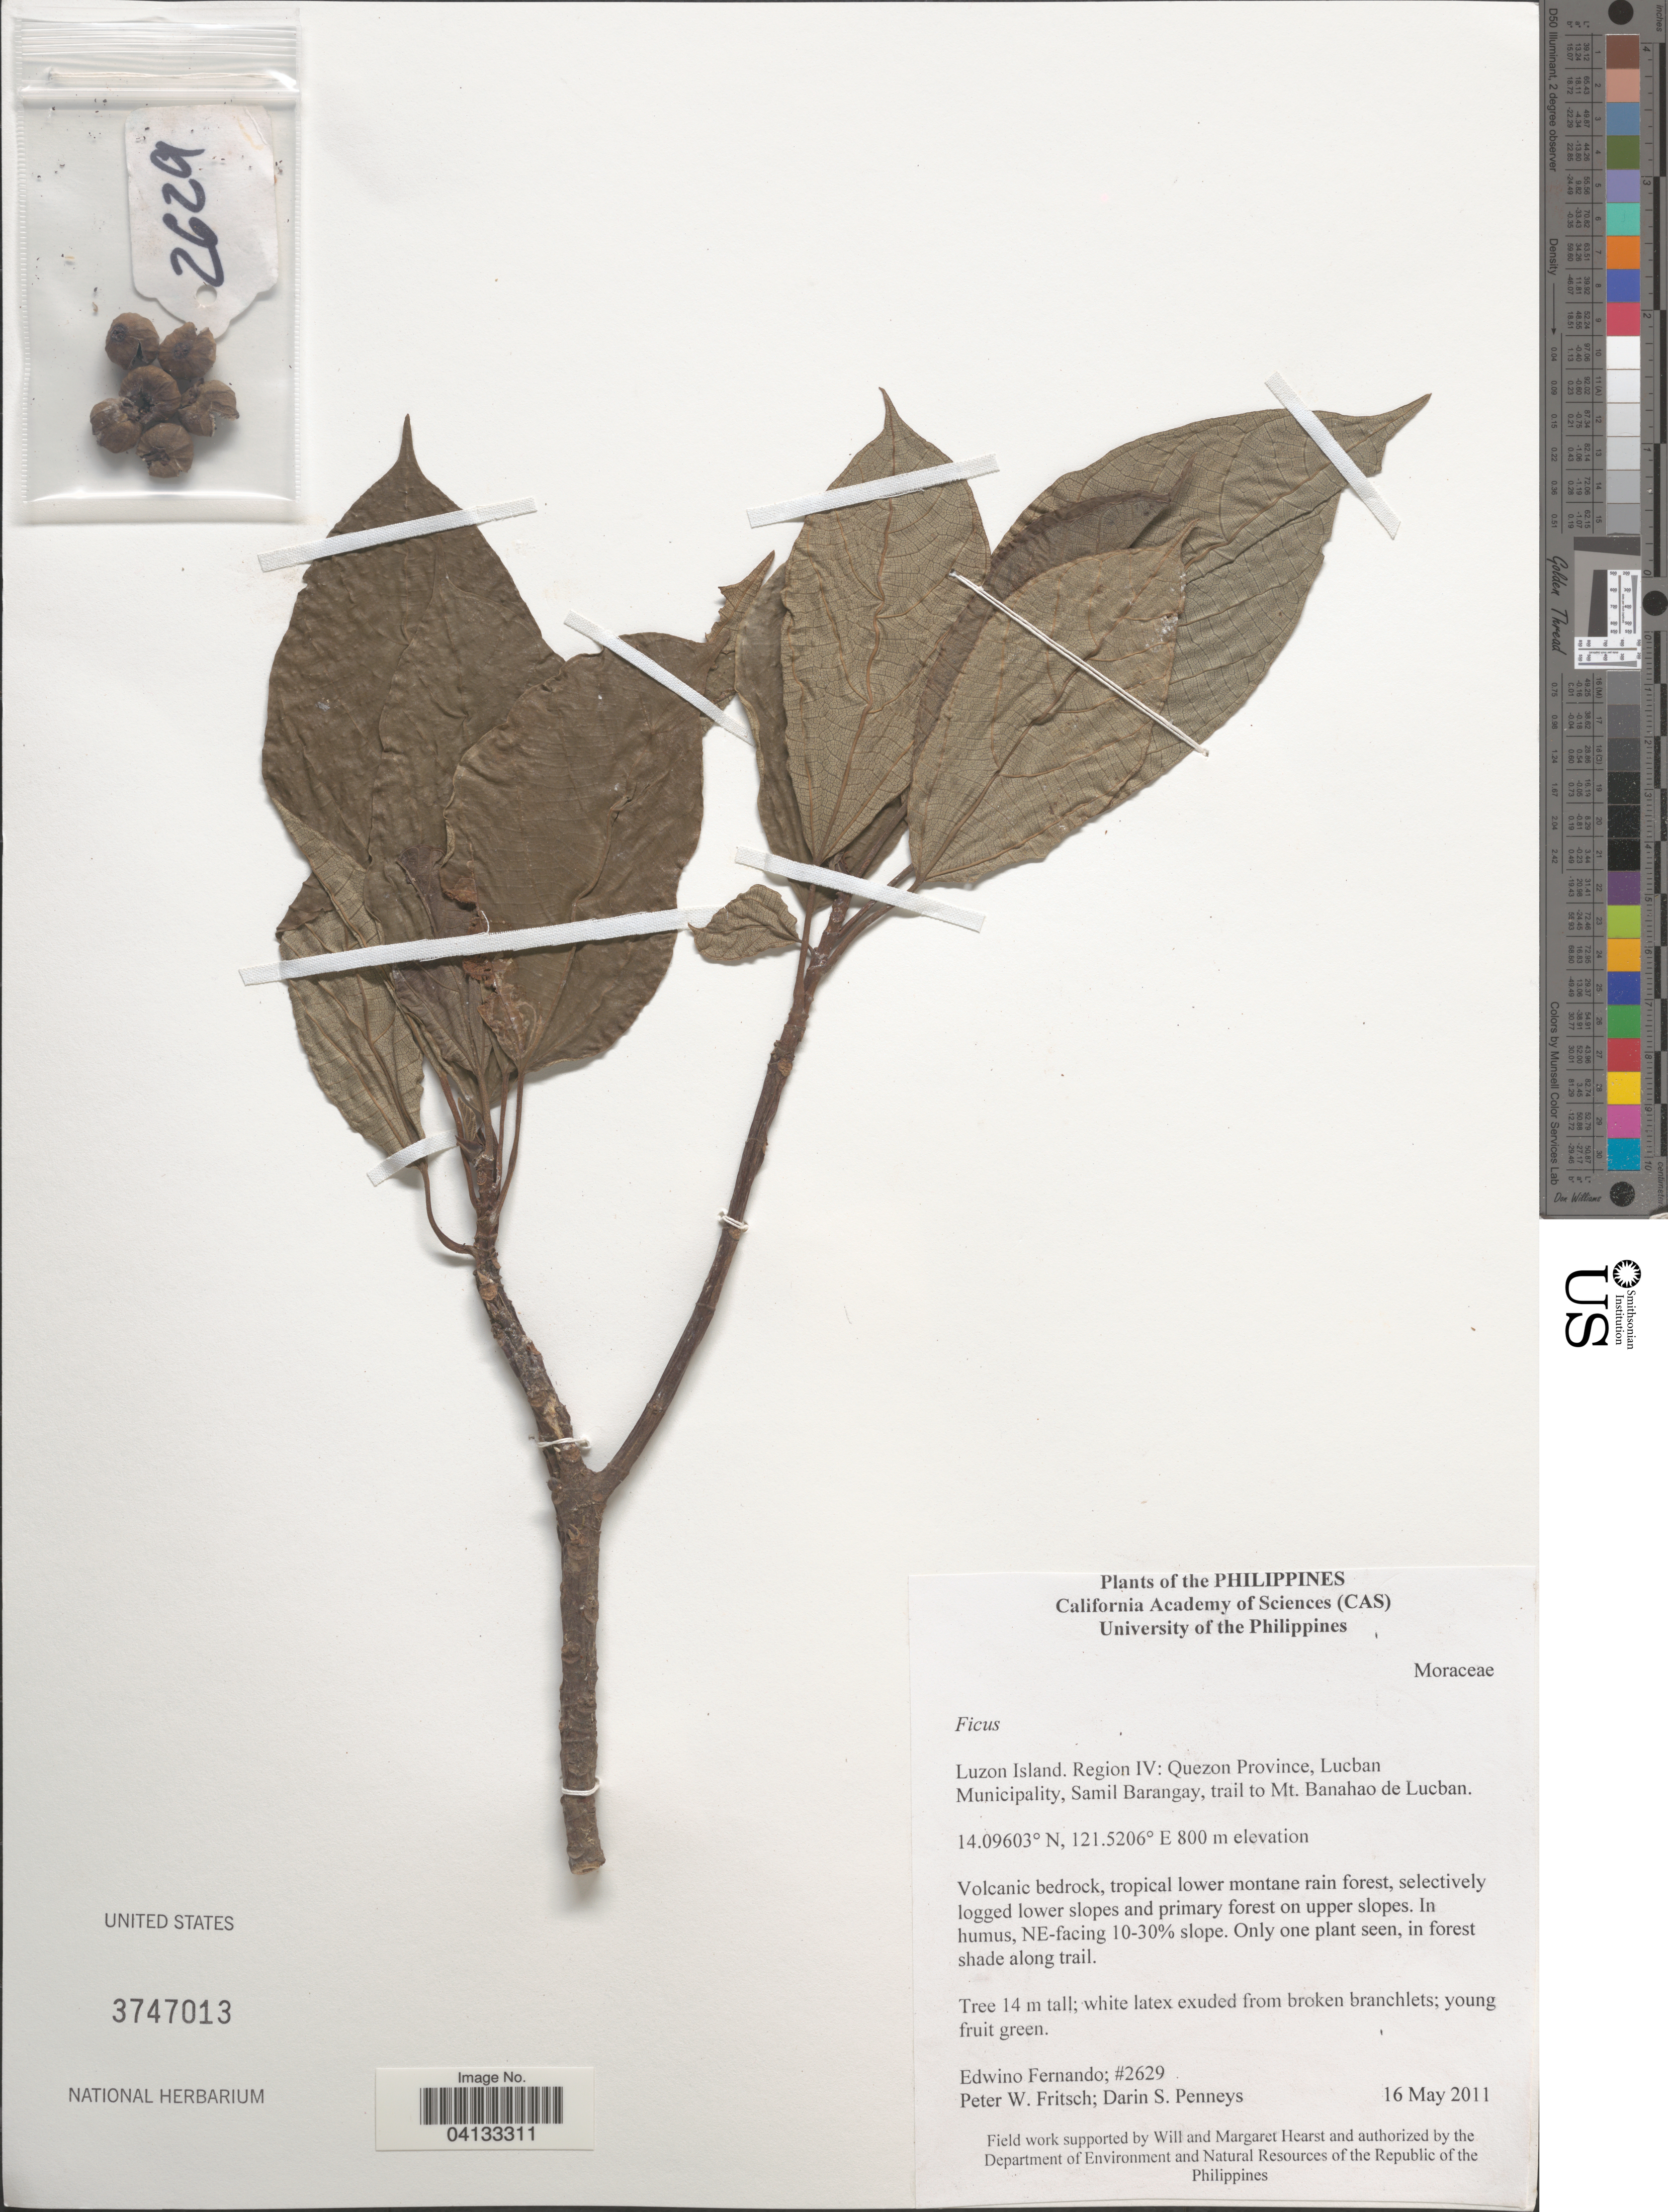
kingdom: Plantae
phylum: Tracheophyta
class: Magnoliopsida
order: Rosales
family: Moraceae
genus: Ficus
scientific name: Ficus sp.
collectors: E. S. Fernando, P. W. Fritsch & D. S. Penneys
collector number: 2629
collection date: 2011-05-16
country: Philippines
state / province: Calabarzon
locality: Luzon Island, Region IV: Quezon Province, Lucban Municipality, Samil Barangay, trail to Mt. Banahao de Lucban.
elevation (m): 800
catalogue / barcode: US 3747013